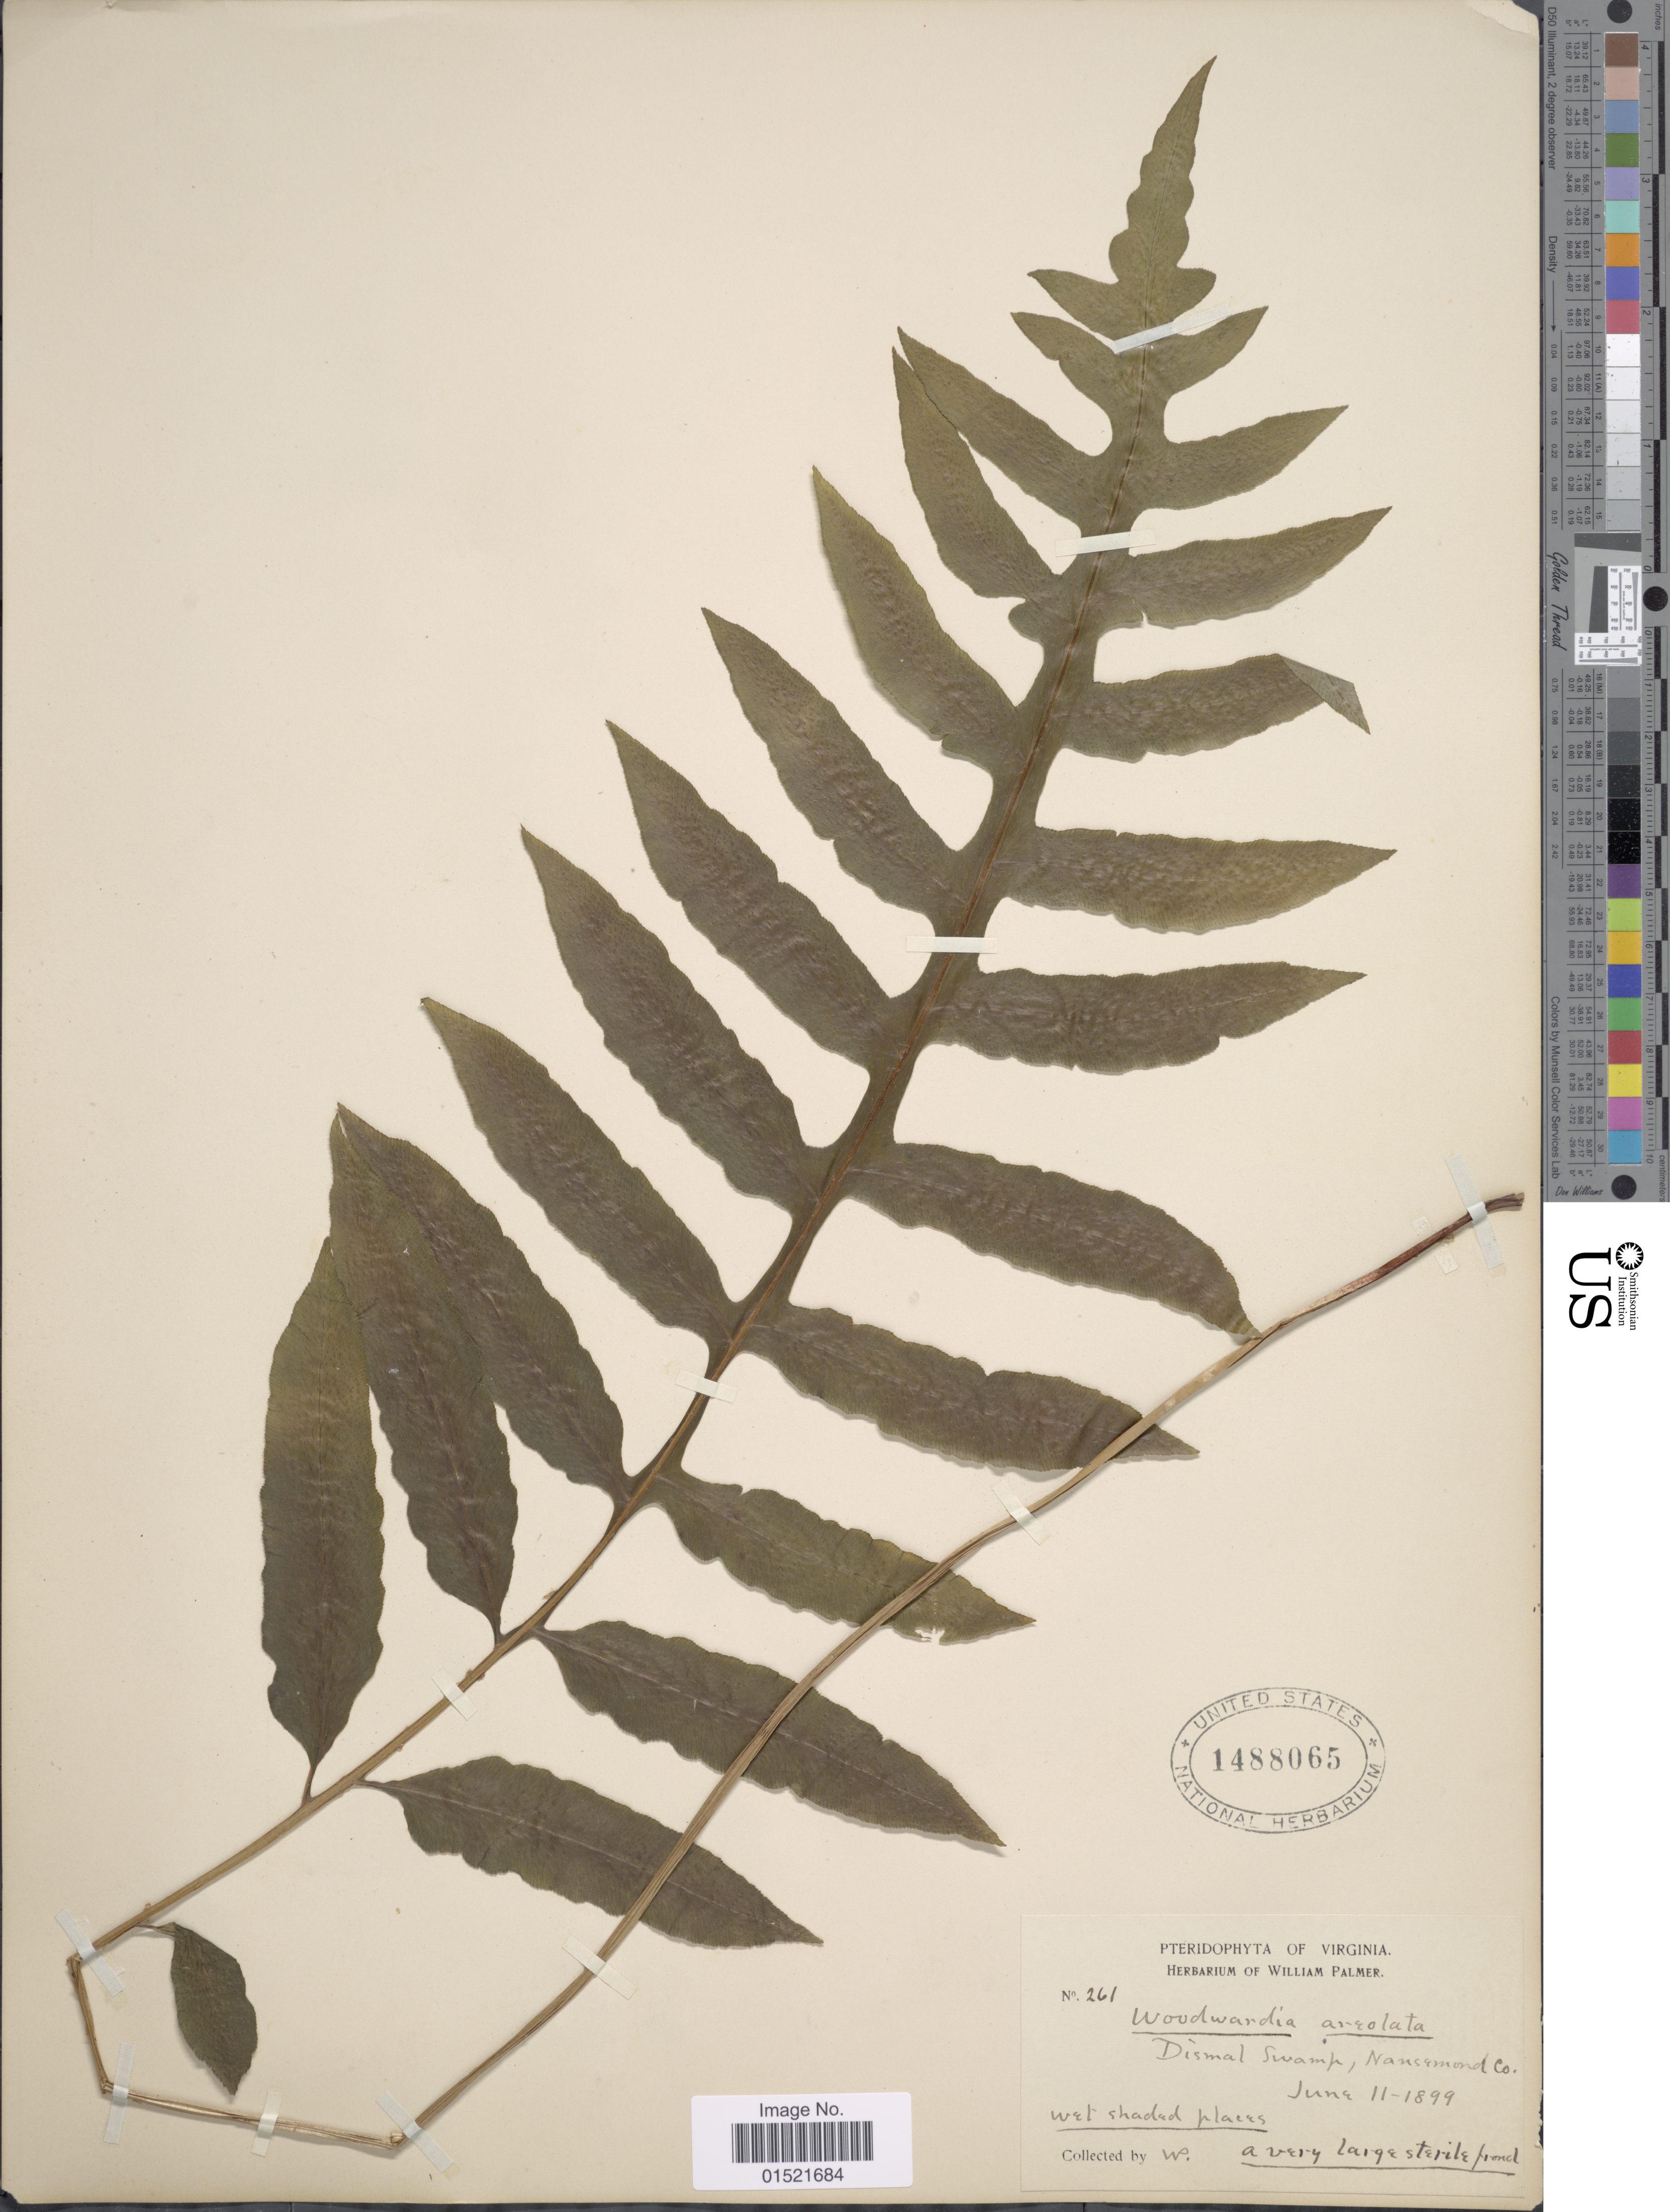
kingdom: Plantae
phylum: Tracheophyta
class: Polypodiopsida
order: Polypodiales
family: Blechnaceae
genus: Woodwardia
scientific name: Woodwardia areolata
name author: (L.) T. Moore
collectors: W. Palmer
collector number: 261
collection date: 1899-06-11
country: United States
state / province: Virginia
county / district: City of Suffolk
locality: Dismal Swamp, Nansemond Co. (merged into City of Suffolk 1950's-70's)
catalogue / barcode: US 1488065